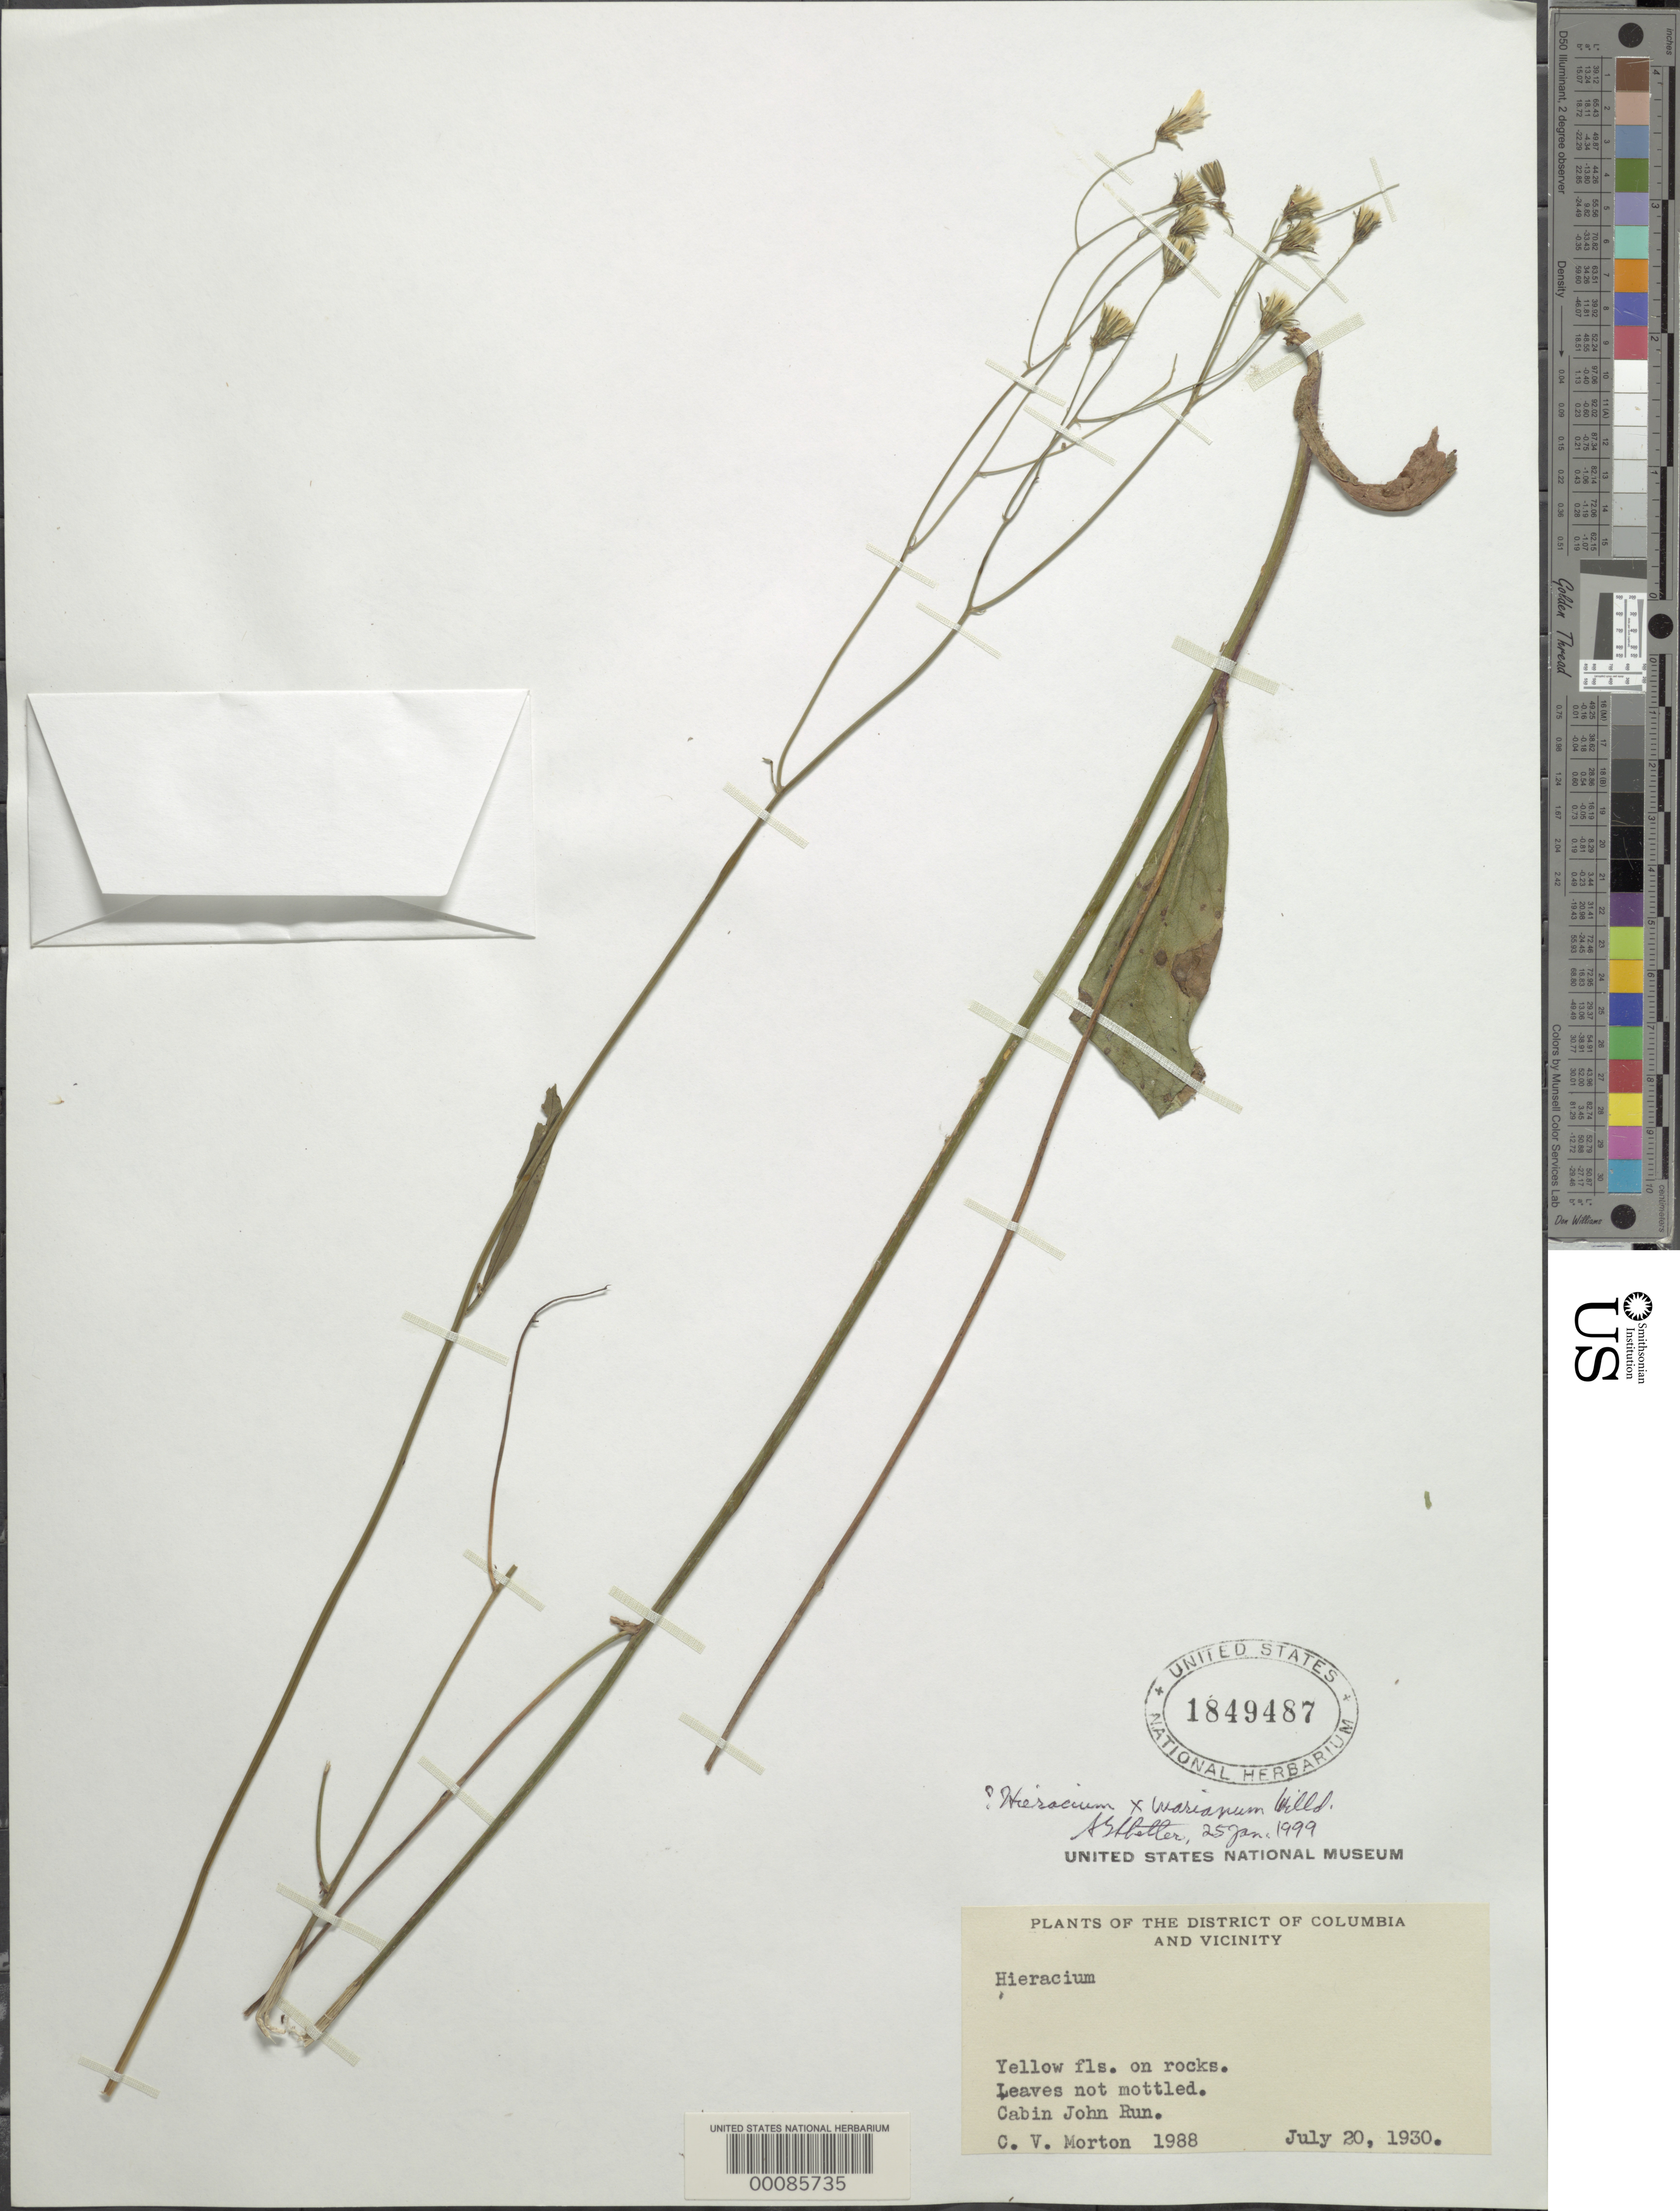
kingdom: Plantae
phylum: Tracheophyta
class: Magnoliopsida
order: Asterales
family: Asteraceae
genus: Hieracium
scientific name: Hieracium x marianum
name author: Willd.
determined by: Shetler, Stanwyn G., (US), NMNH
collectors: C. V. Morton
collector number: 1988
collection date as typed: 20 Jul 1930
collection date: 1930-07-20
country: United States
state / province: Maryland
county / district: Montgomery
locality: Cabin John Run C. & O. Canal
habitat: Rocks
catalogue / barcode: US 1849487